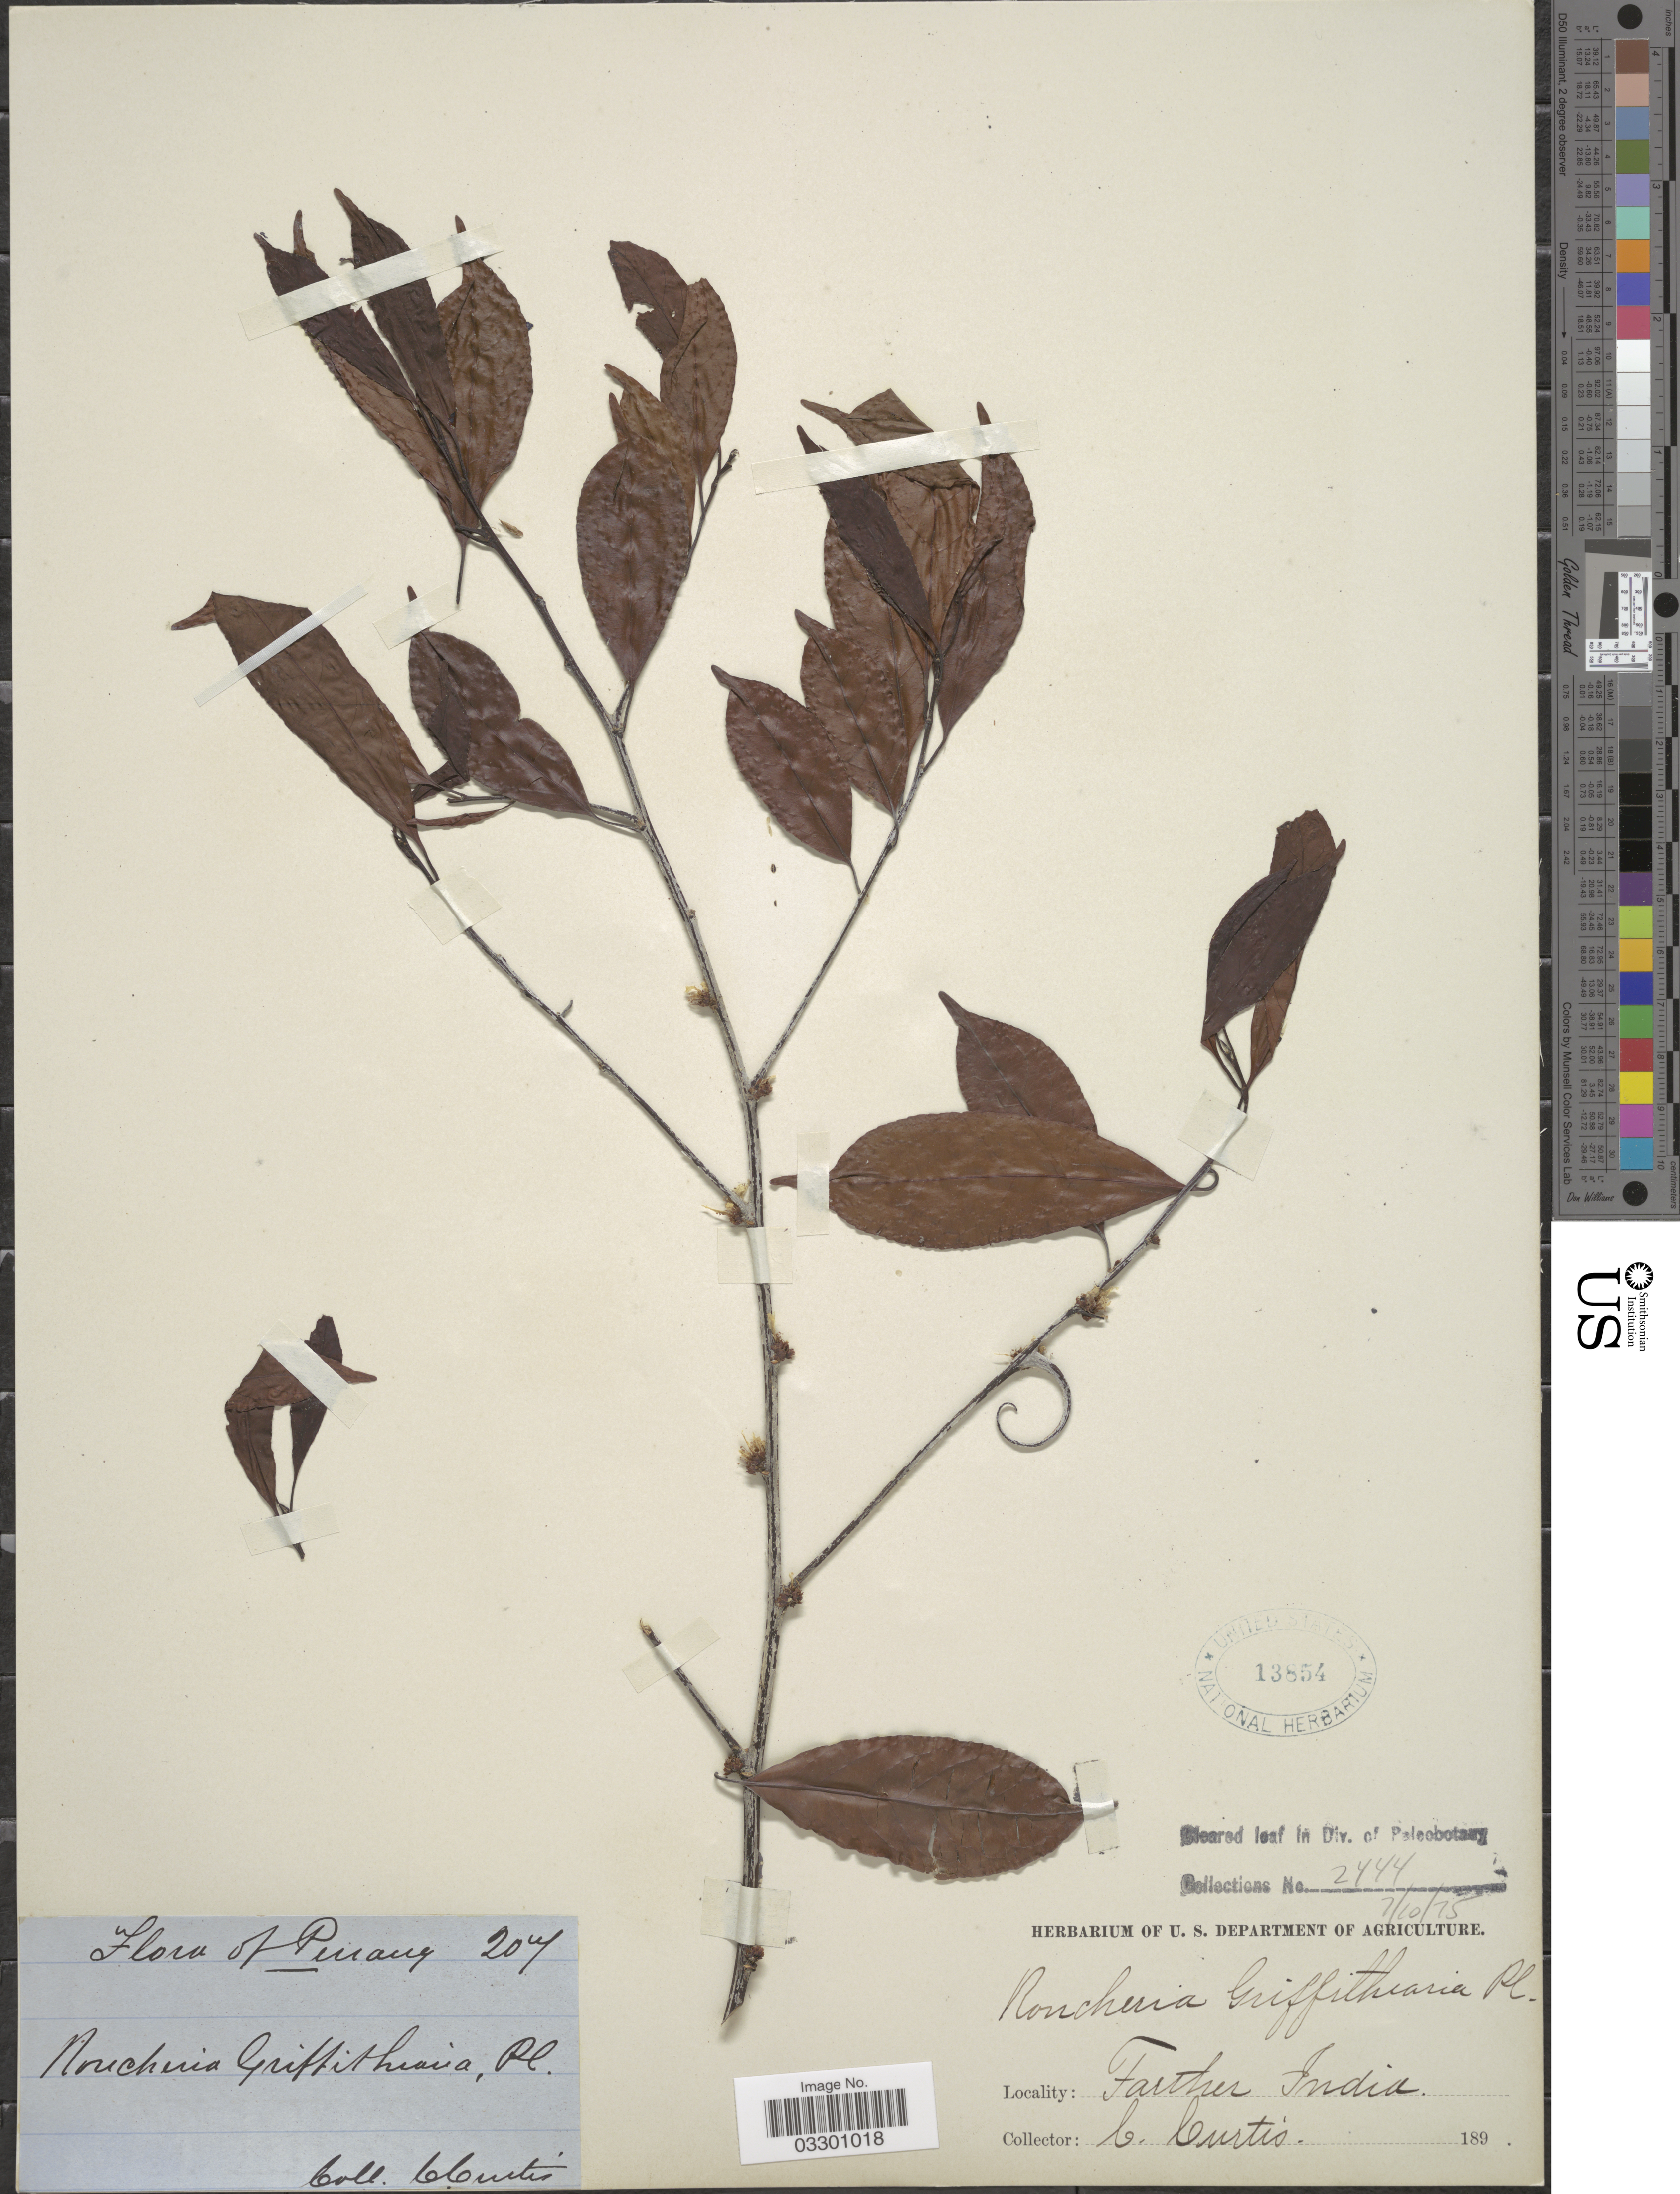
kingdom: Plantae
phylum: Tracheophyta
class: Magnoliopsida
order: Malpighiales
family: Linaceae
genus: Roucheria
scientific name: Roucheria griffithiana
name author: Planch.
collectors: C. Curtis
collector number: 207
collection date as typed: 189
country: Malaysia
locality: Penang, Farther India.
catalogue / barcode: US 13854